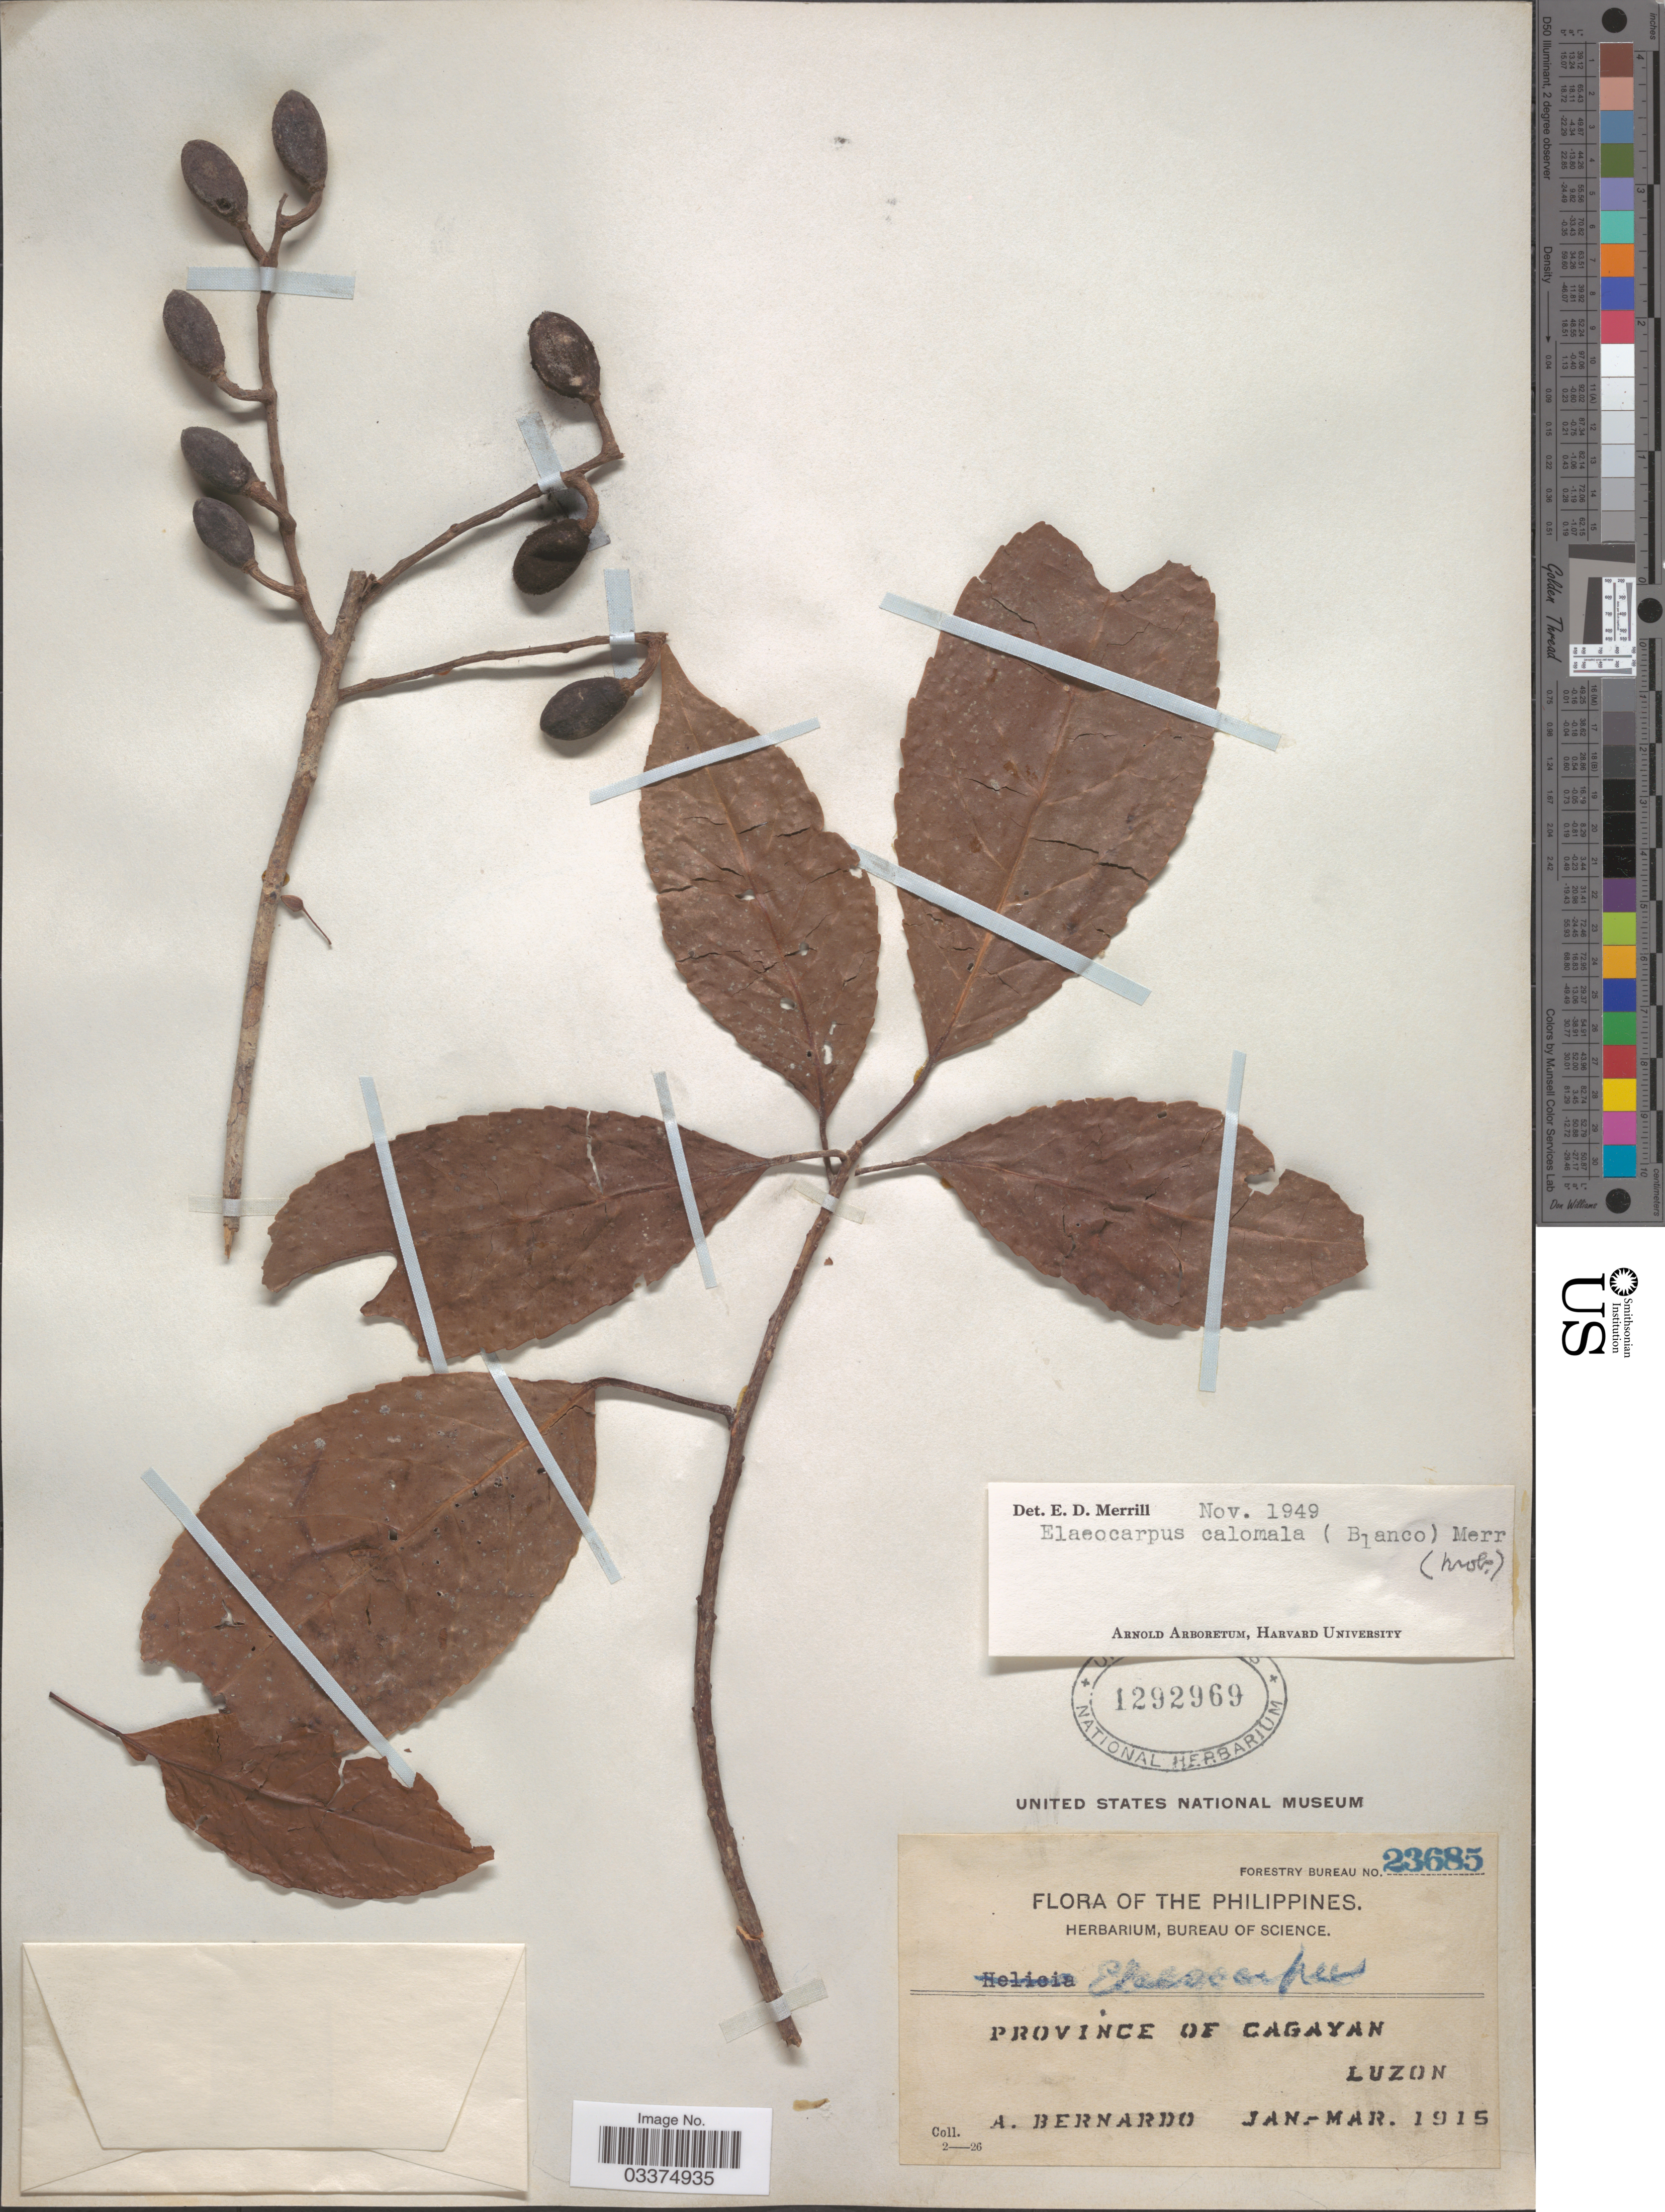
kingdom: Plantae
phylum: Tracheophyta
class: Magnoliopsida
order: Oxalidales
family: Elaeocarpaceae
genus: Elaeocarpus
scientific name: Elaeocarpus calomala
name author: (Blanco) Merr.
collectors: A. Bernardo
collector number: Forestry Bureau 23685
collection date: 1915-01/1915-03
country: Philippines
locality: Province of Cagayan, Luzon.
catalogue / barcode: US 1292969